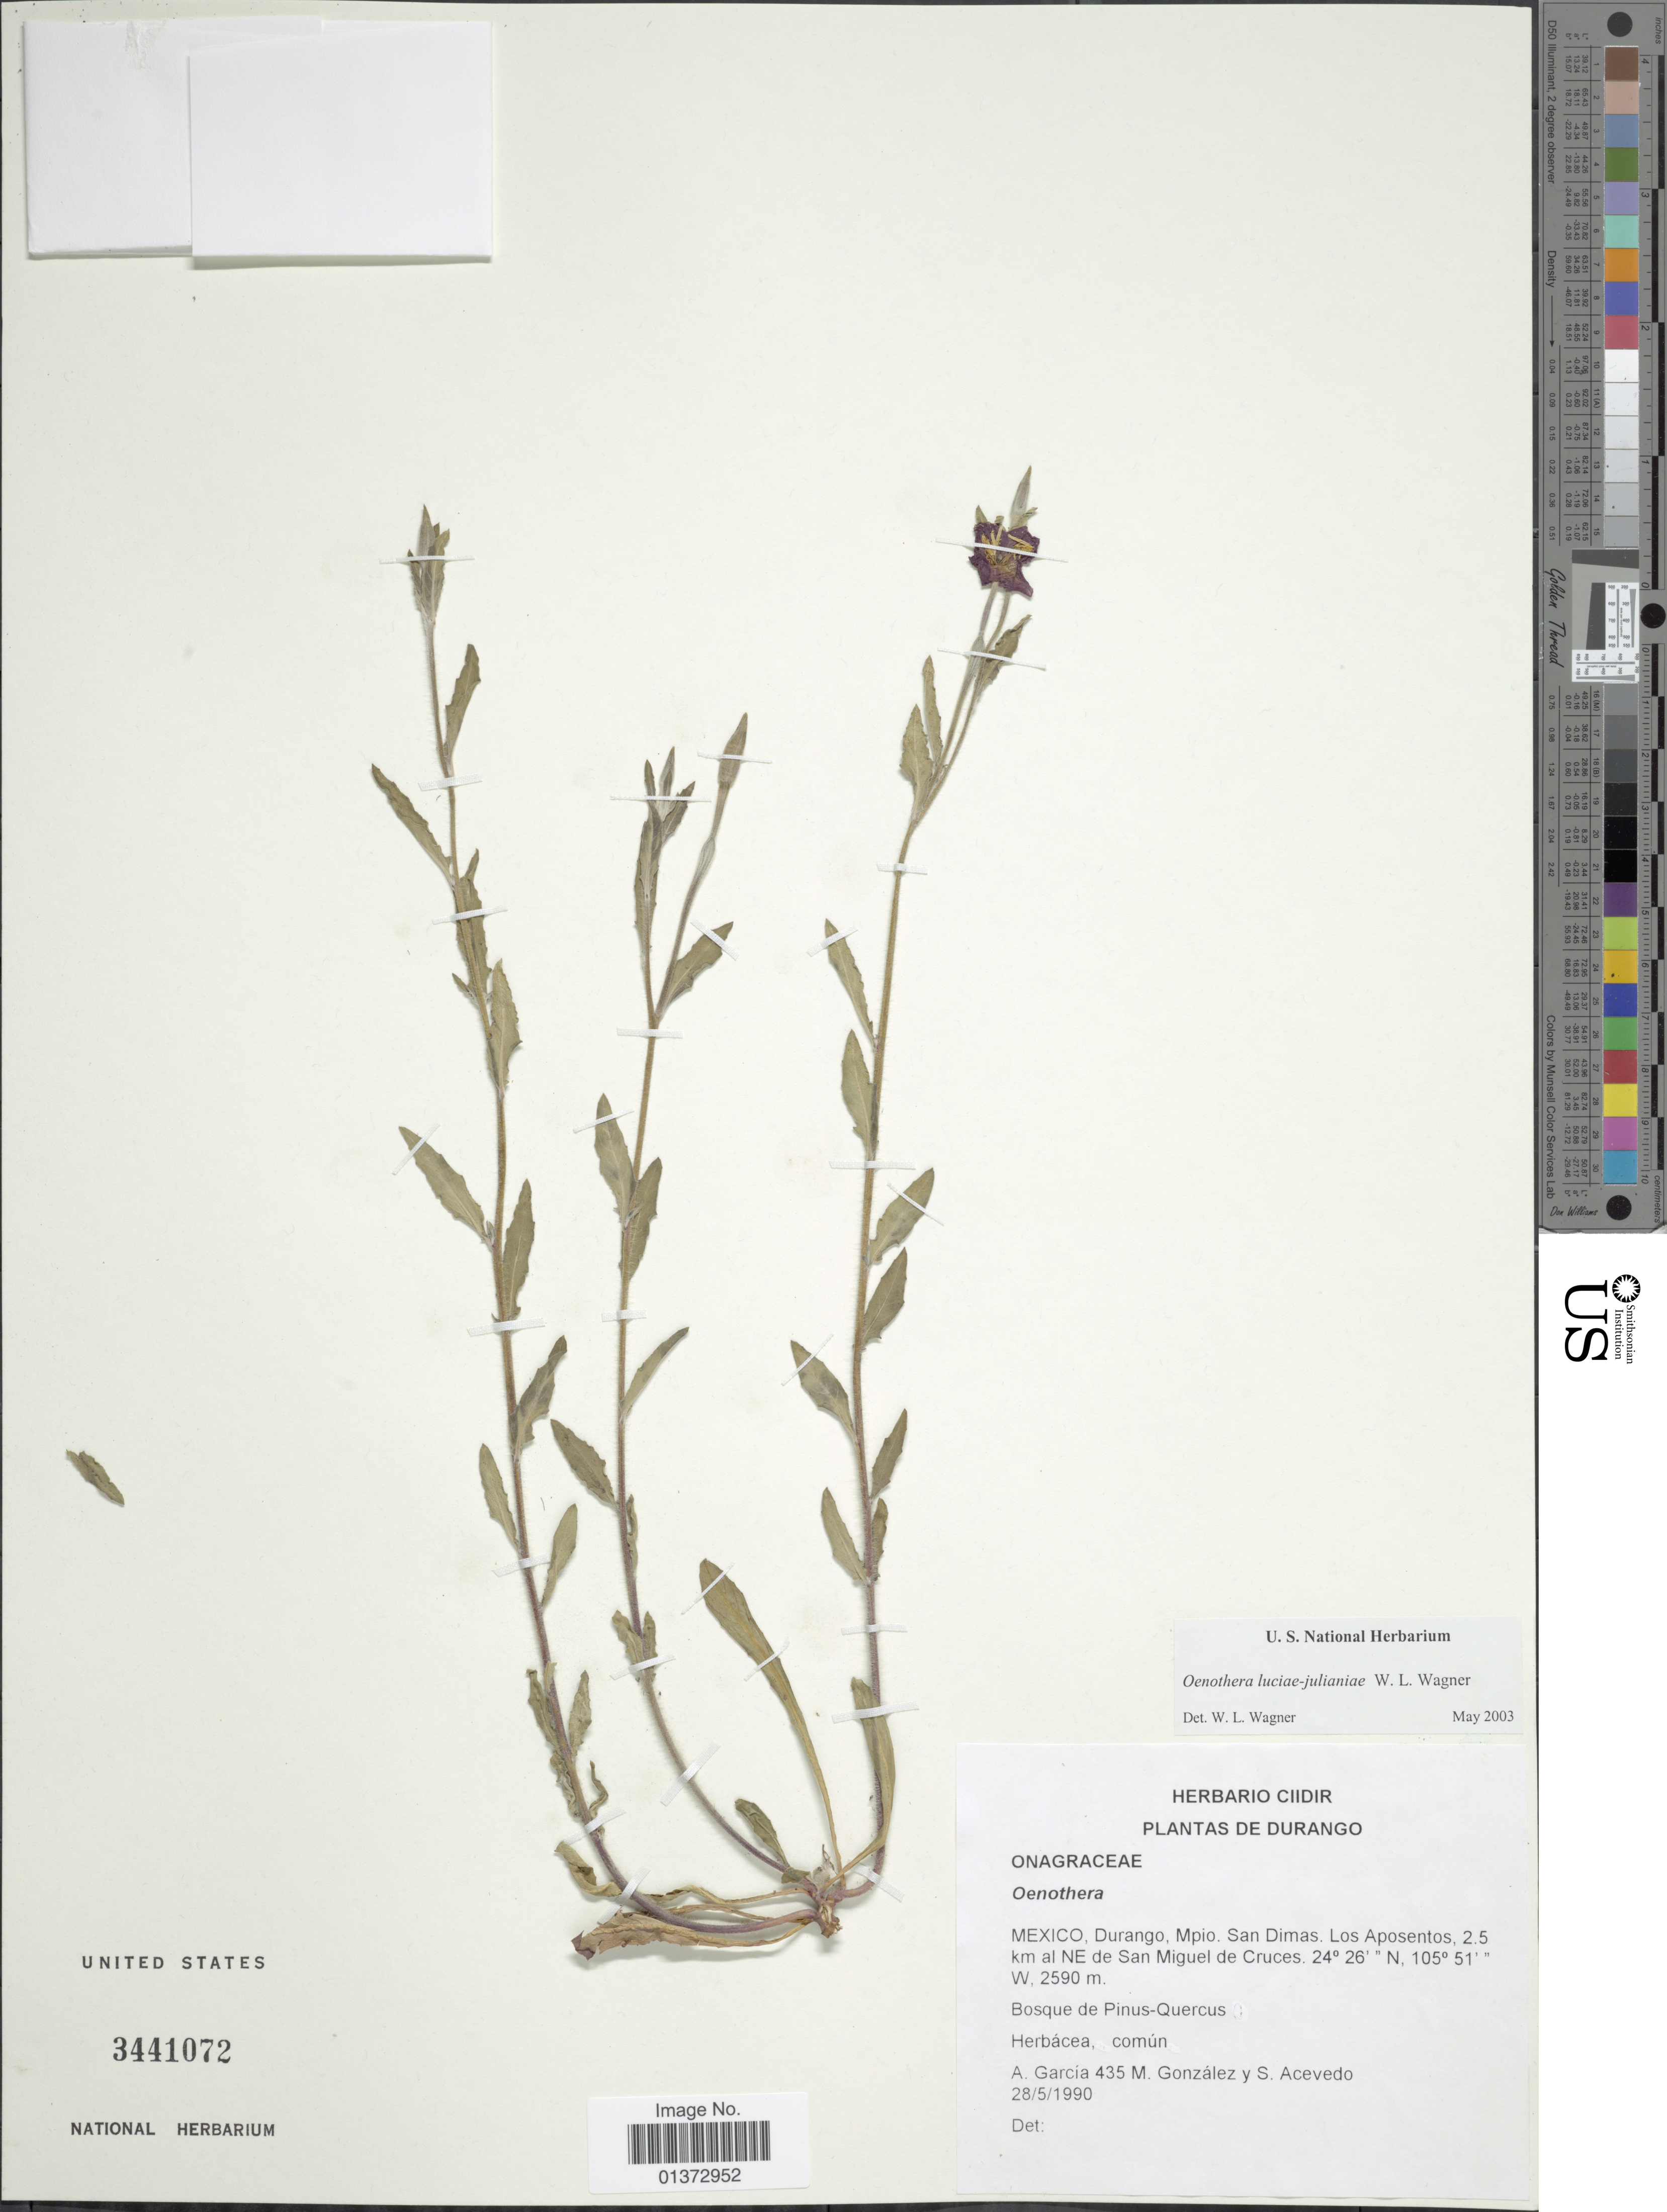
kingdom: Plantae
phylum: Tracheophyta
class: Magnoliopsida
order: Myrtales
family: Onagraceae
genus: Oenothera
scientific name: Oenothera luciae-julianiae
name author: W.L. Wagner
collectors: A. Garcia, M. González & S. Acevedo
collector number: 435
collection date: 1990-05-28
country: Mexico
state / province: Durango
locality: Mpio. San Dimas, Los Aposentos, 2.5 km al NE de San Miguel de Cruces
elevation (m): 2590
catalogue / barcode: US 3441072